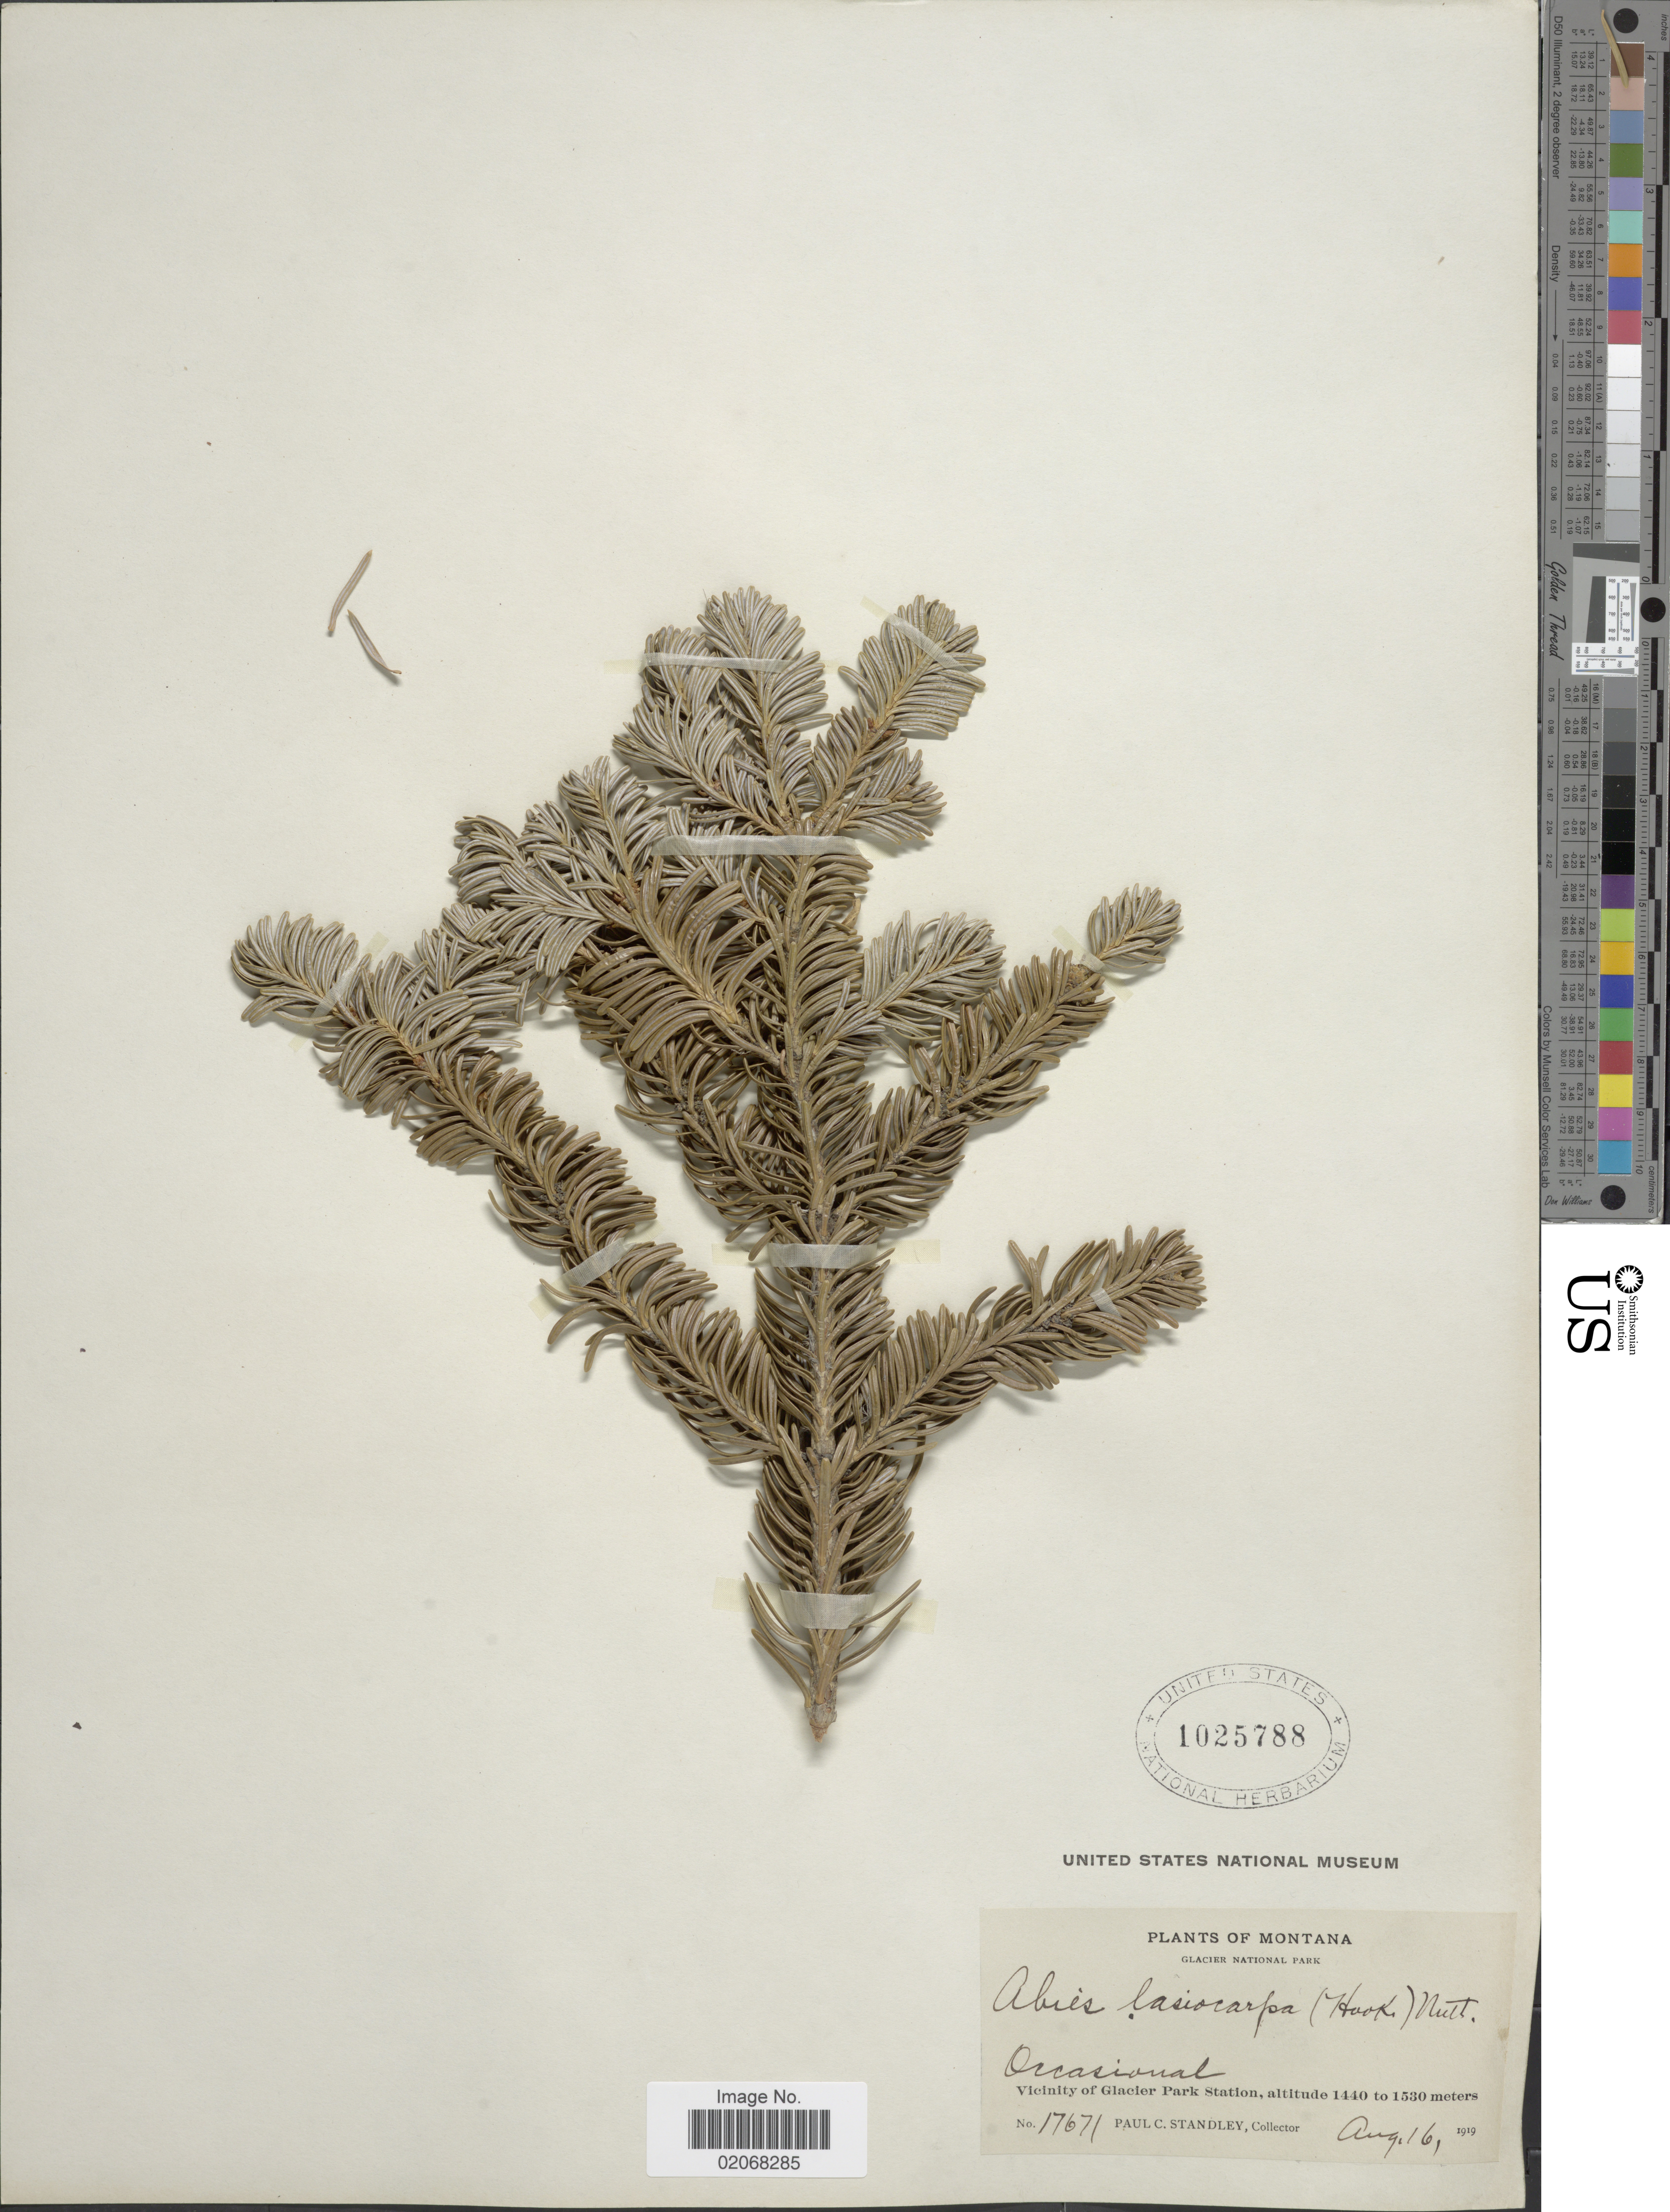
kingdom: Plantae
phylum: Tracheophyta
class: Pinopsida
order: Pinales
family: Pinaceae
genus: Abies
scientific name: Abies lasiocarpa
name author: (Hook.) Nutt.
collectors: P. C. Standley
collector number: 17671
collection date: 1919-08-16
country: United States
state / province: Montana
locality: Glacier National Park, Occasional, Vicinity of Glacier Park Station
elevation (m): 1440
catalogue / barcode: US 1025788